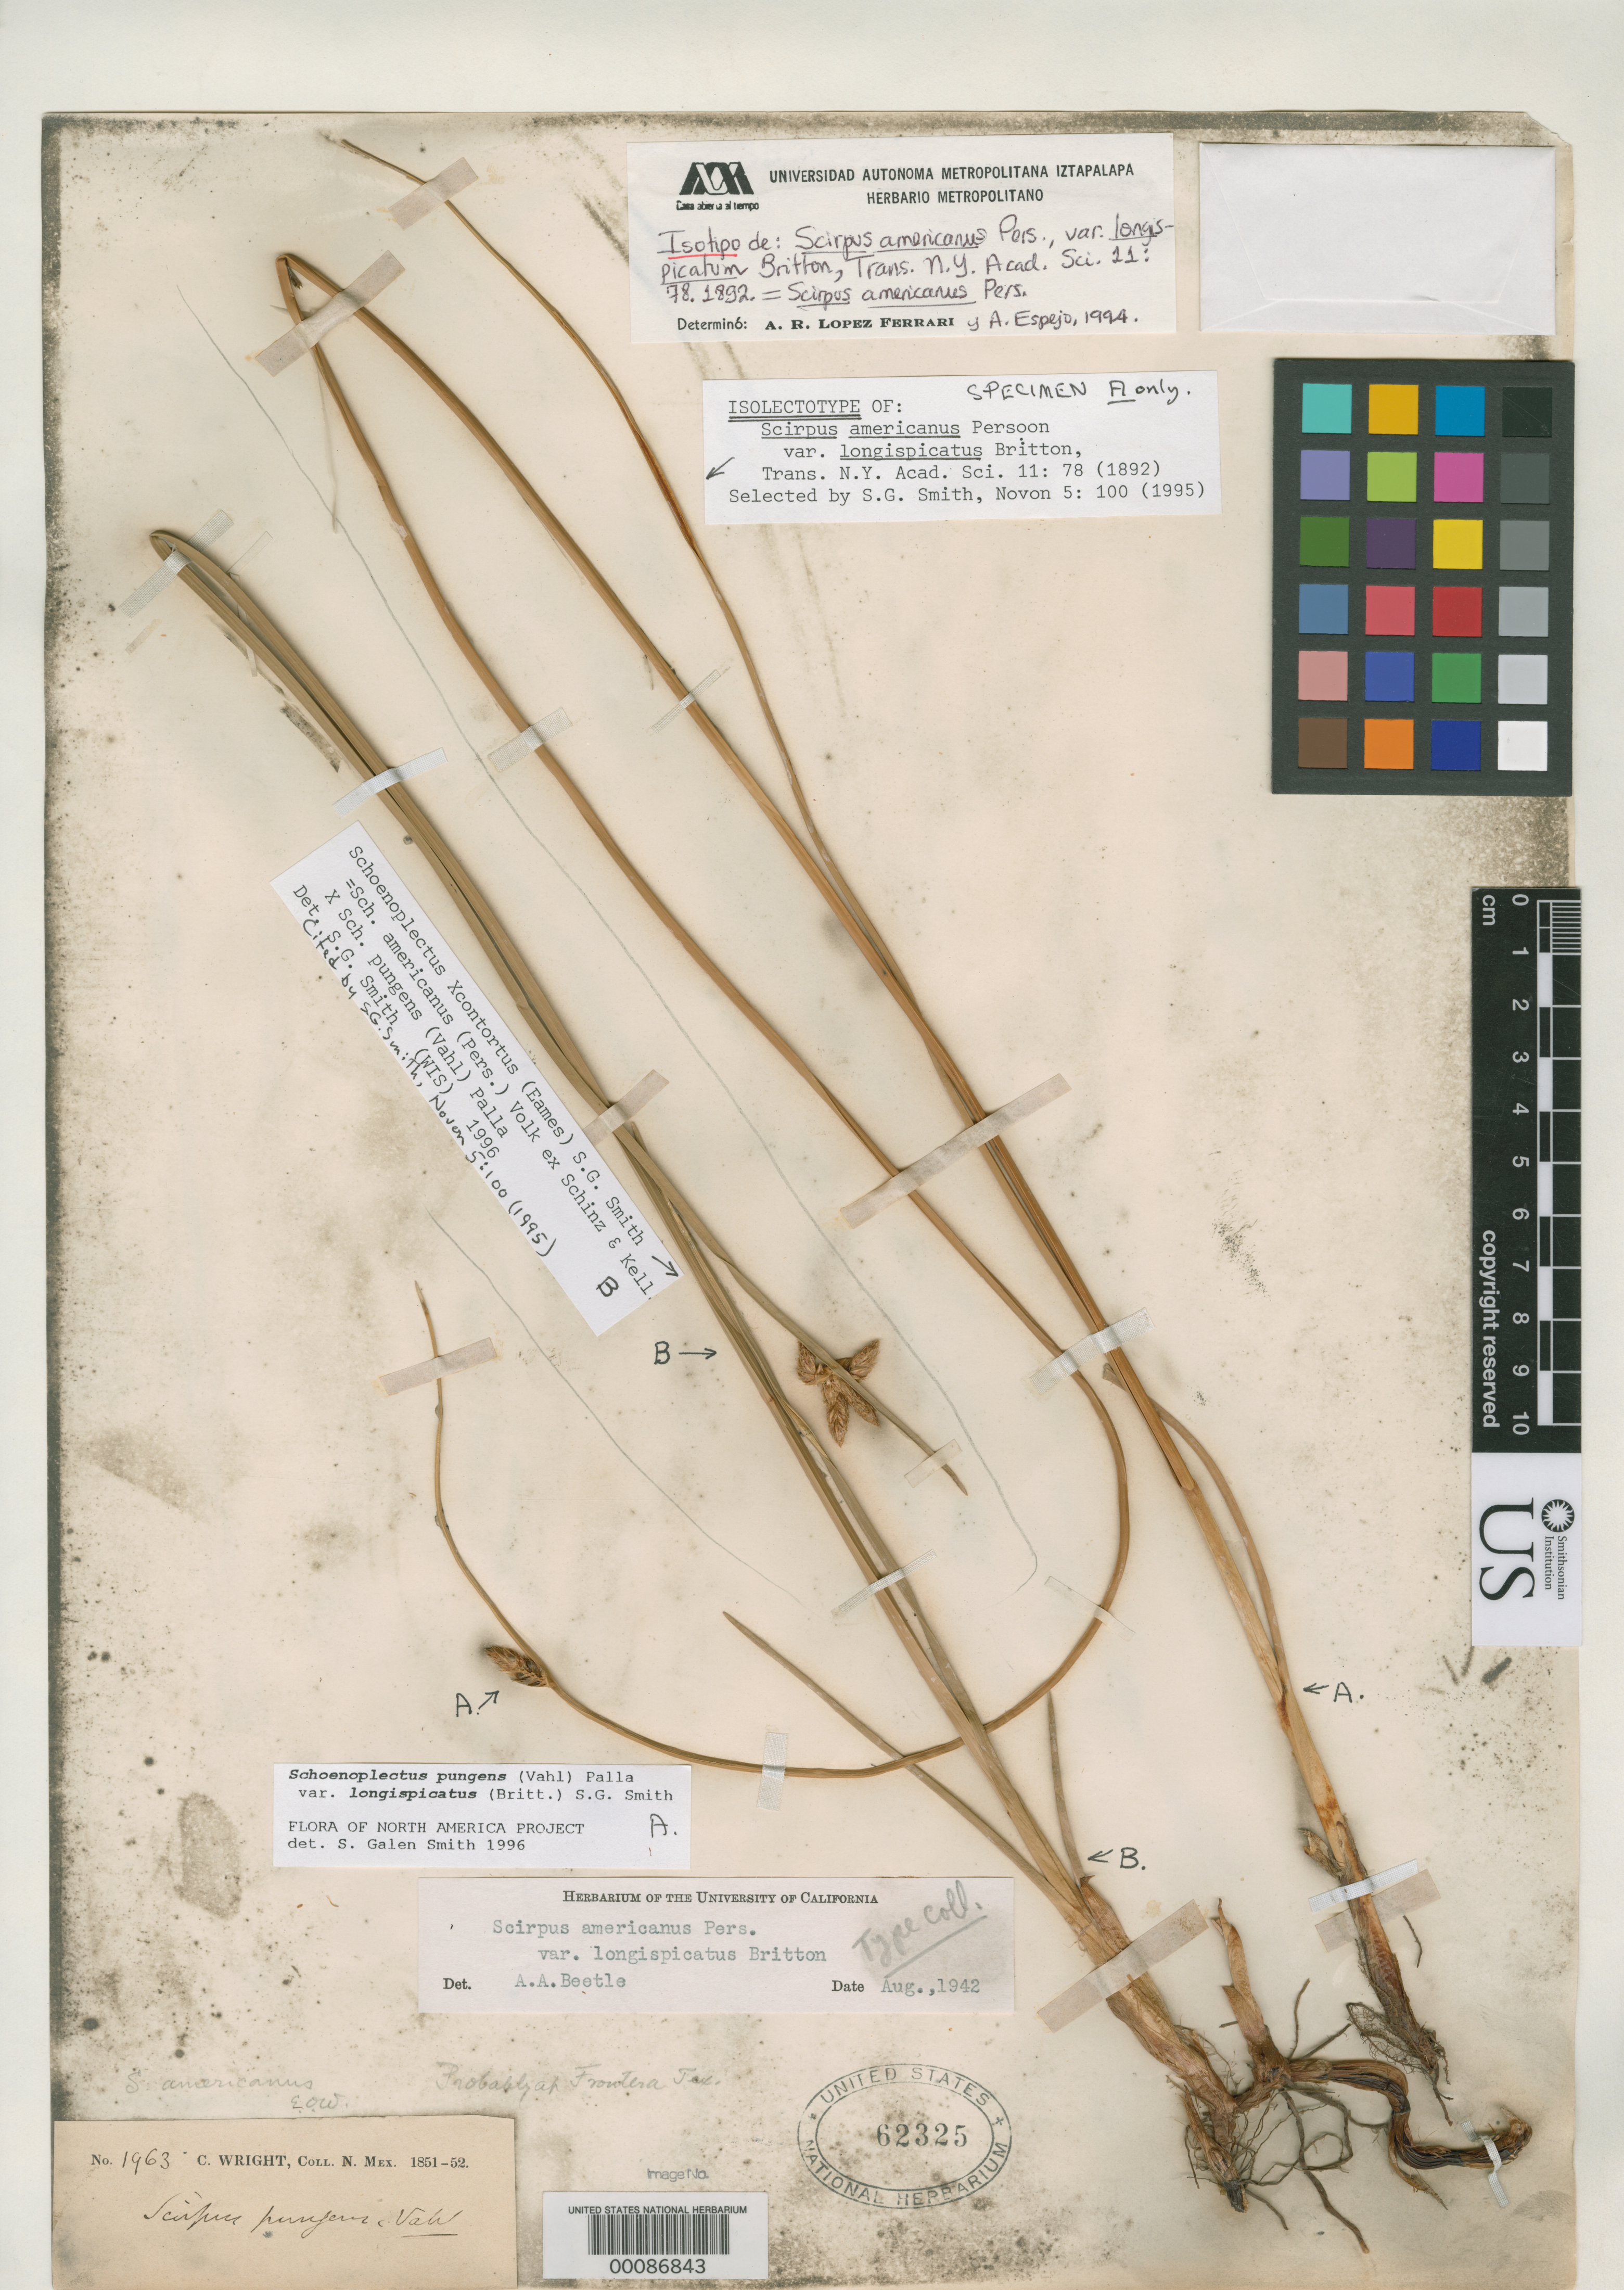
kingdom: Plantae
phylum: Tracheophyta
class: Liliopsida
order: Poales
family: Cyperaceae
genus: Scirpus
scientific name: Scirpus americanus var. longispicatus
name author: Britton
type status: Isolectotype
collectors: C. Wright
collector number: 1963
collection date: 1851/1852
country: United States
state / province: New Mexico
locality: "N. Mex." [=northern Mexico or New Mexico? either way possibly referring to present-day Arizona or Texas]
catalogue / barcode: US 62325